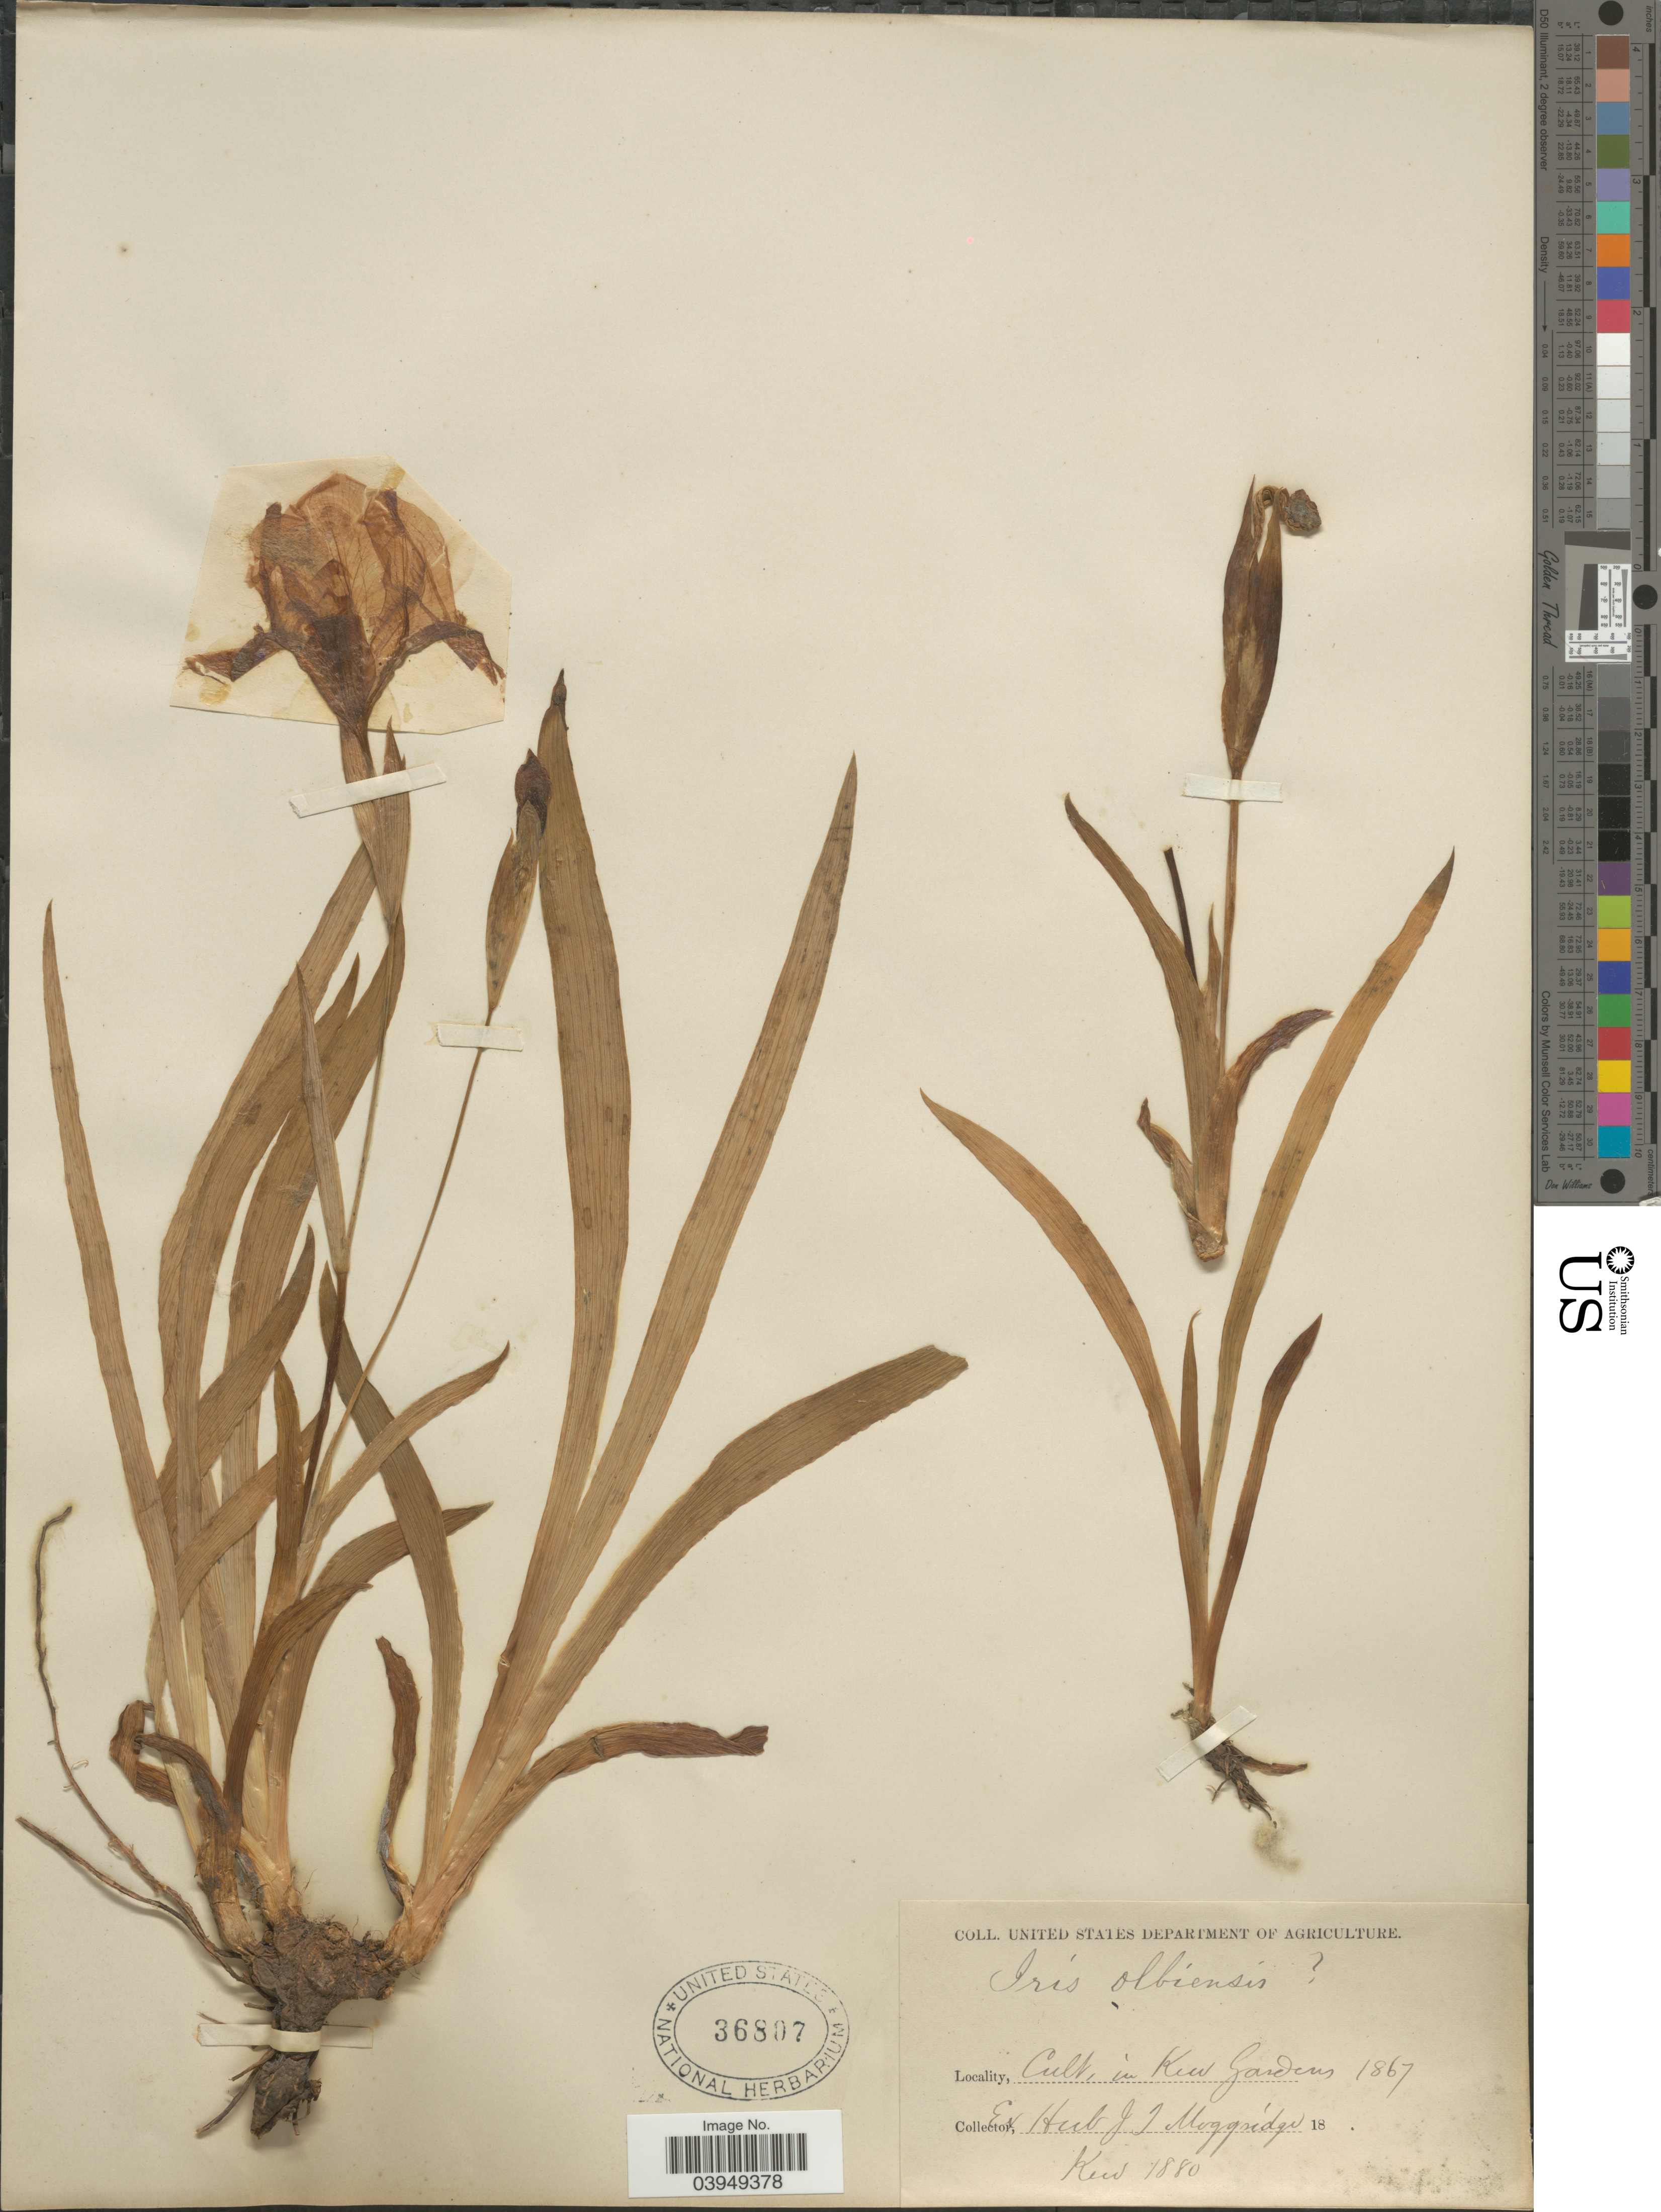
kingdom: Plantae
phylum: Tracheophyta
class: Liliopsida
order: Asparagales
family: Iridaceae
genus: Iris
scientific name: Iris olbiensis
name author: Henon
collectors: ex herb. J.T. Moggridge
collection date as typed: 18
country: United Kingdom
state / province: England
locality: In Kew Gardens.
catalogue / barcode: US 36807